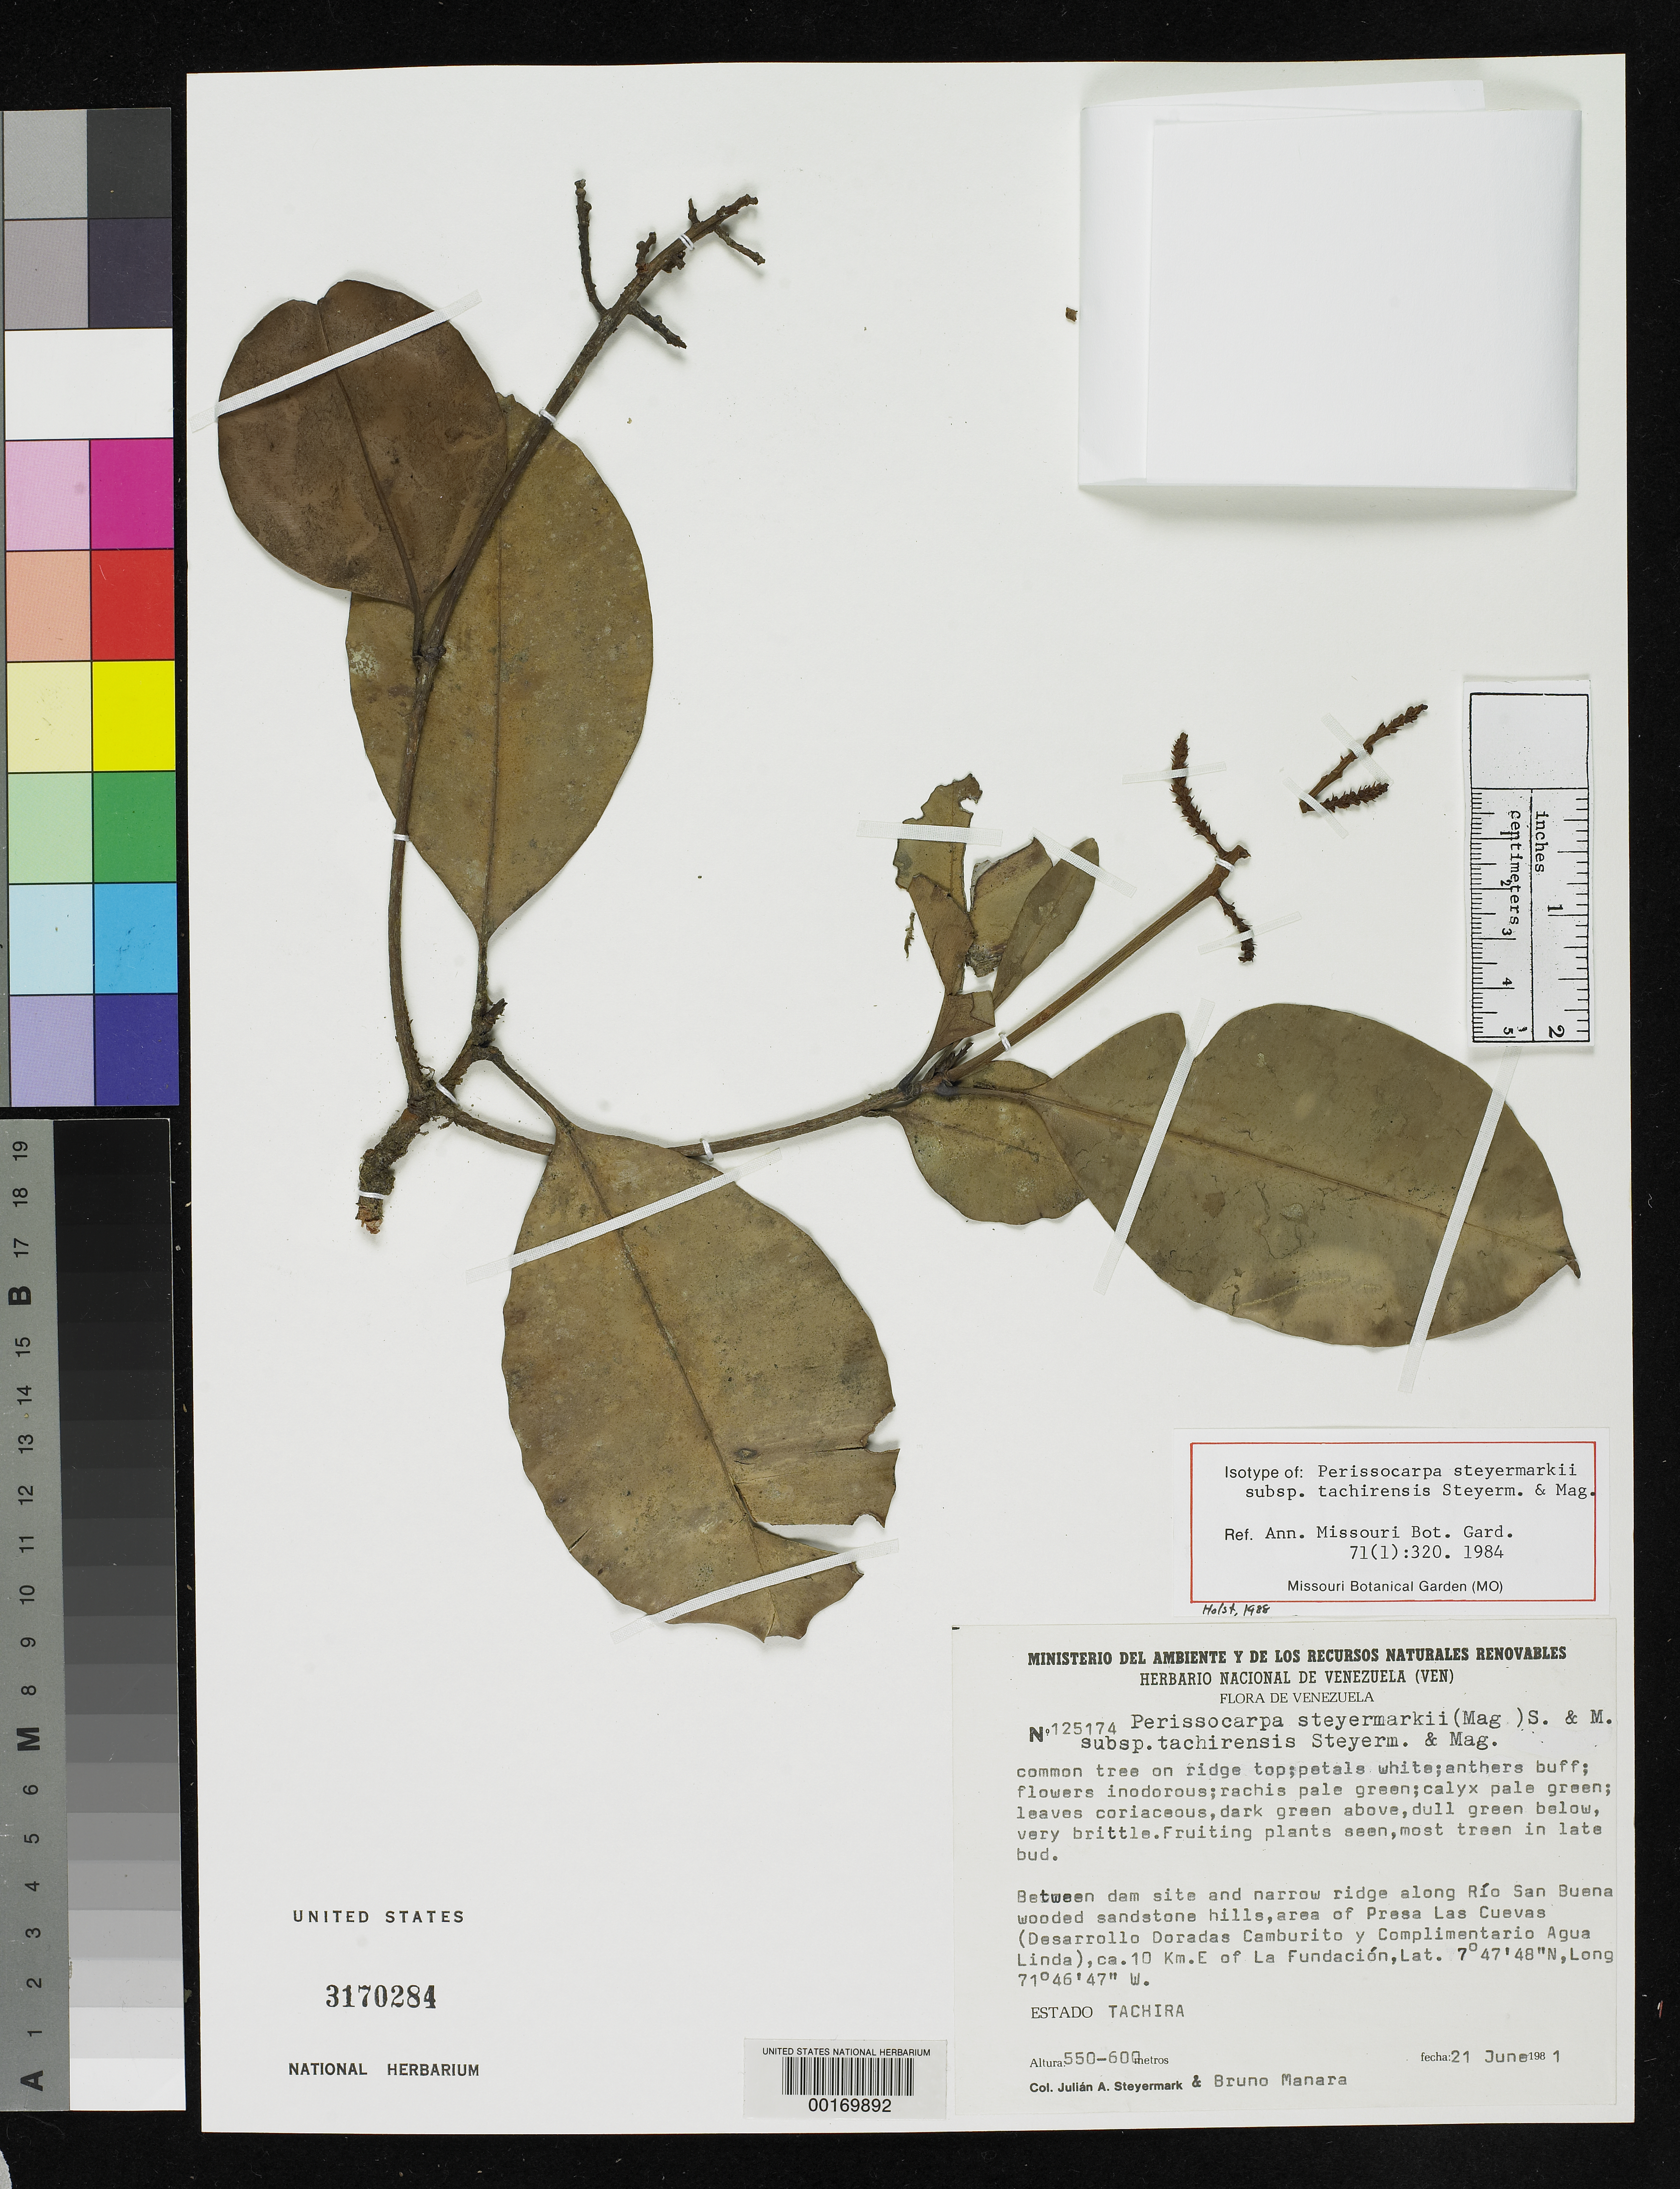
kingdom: Plantae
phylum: Tracheophyta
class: Magnoliopsida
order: Malpighiales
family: Ochnaceae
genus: Perissocarpa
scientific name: Perissocarpa steyermarkii subsp. tachirensis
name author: Steyerm. & Maguire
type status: Isotype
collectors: J. Steyermark & B. Manara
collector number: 125174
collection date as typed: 21 Jun 1981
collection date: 1981-06-21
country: Venezuela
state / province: Tachira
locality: Between dam site & narrow bridge along Rio San Buena, wooded sand stone hill, Presa Las Cuevas area, ca. 10 km E of La Fundacion.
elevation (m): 550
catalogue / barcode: US 3170284